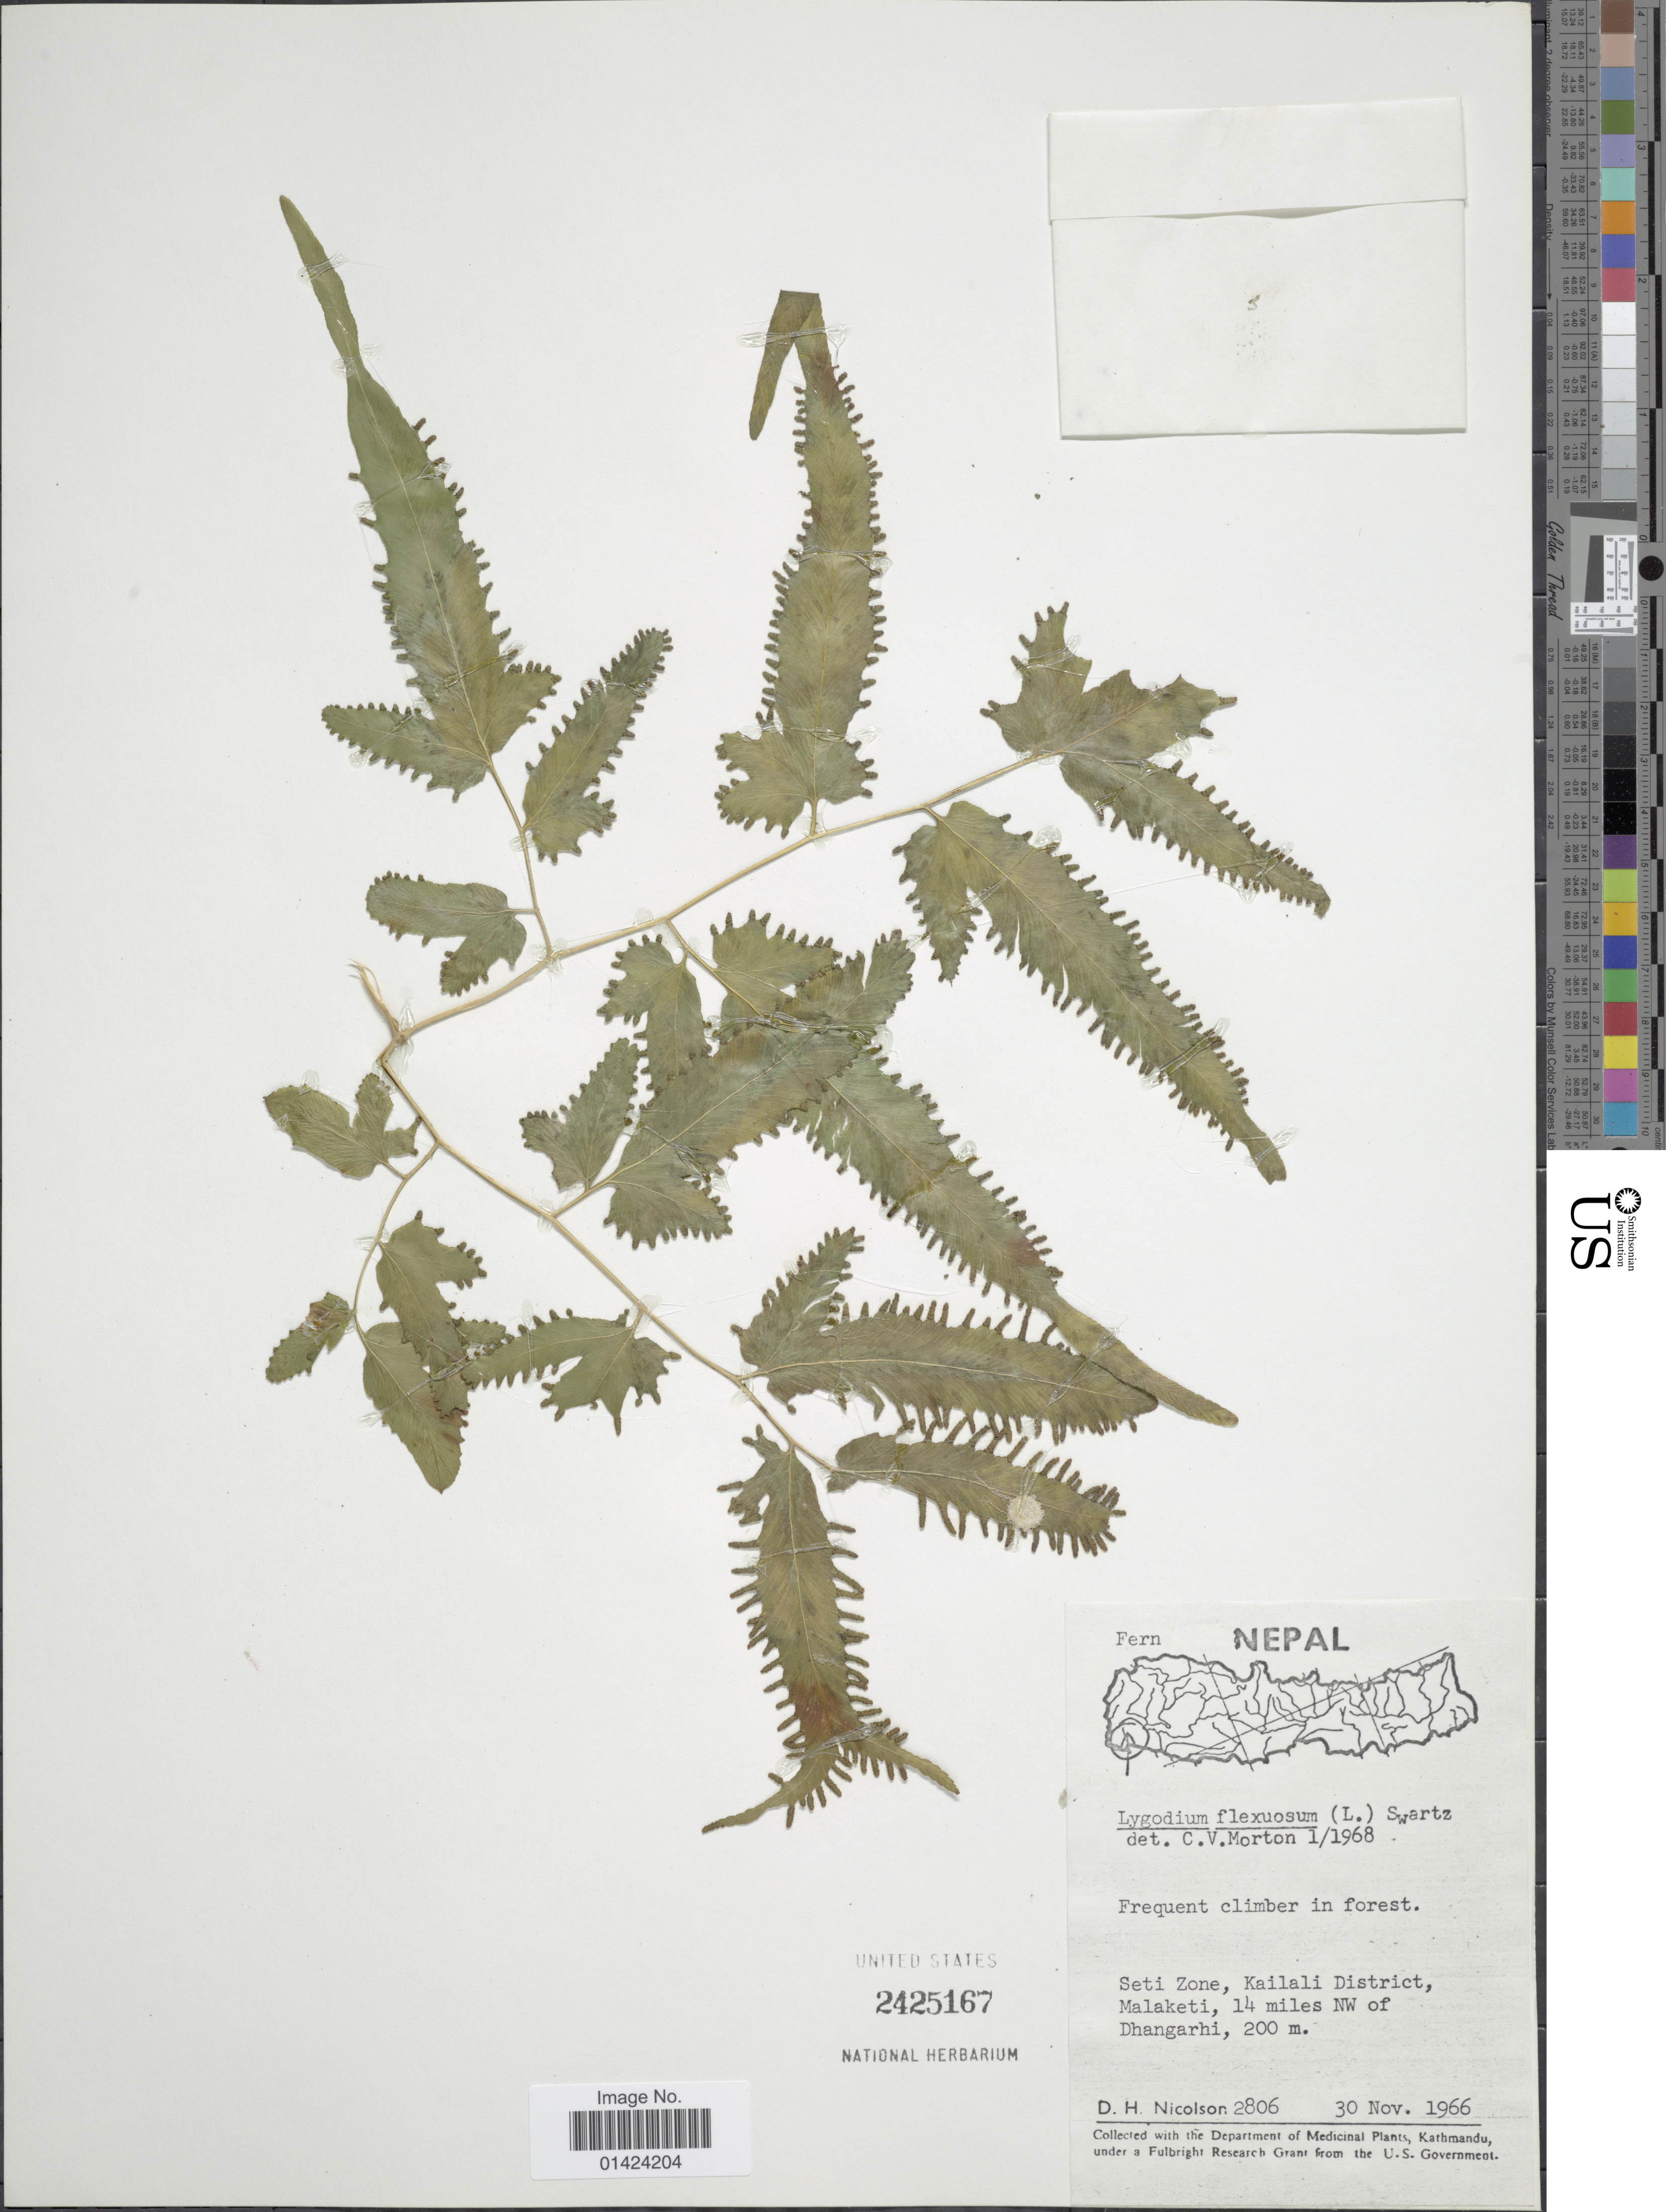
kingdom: Plantae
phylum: Tracheophyta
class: Polypodiopsida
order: Schizaeales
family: Lygodiaceae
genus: Lygodium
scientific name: Lygodium flexuosum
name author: Sw.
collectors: D. H. Nicolson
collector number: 2806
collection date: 1966-11-30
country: Nepal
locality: Seti Zone, Kailali District, Malaketi, 14 miles NW of Dhangarhi, 200m.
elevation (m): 200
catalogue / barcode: US 2425167